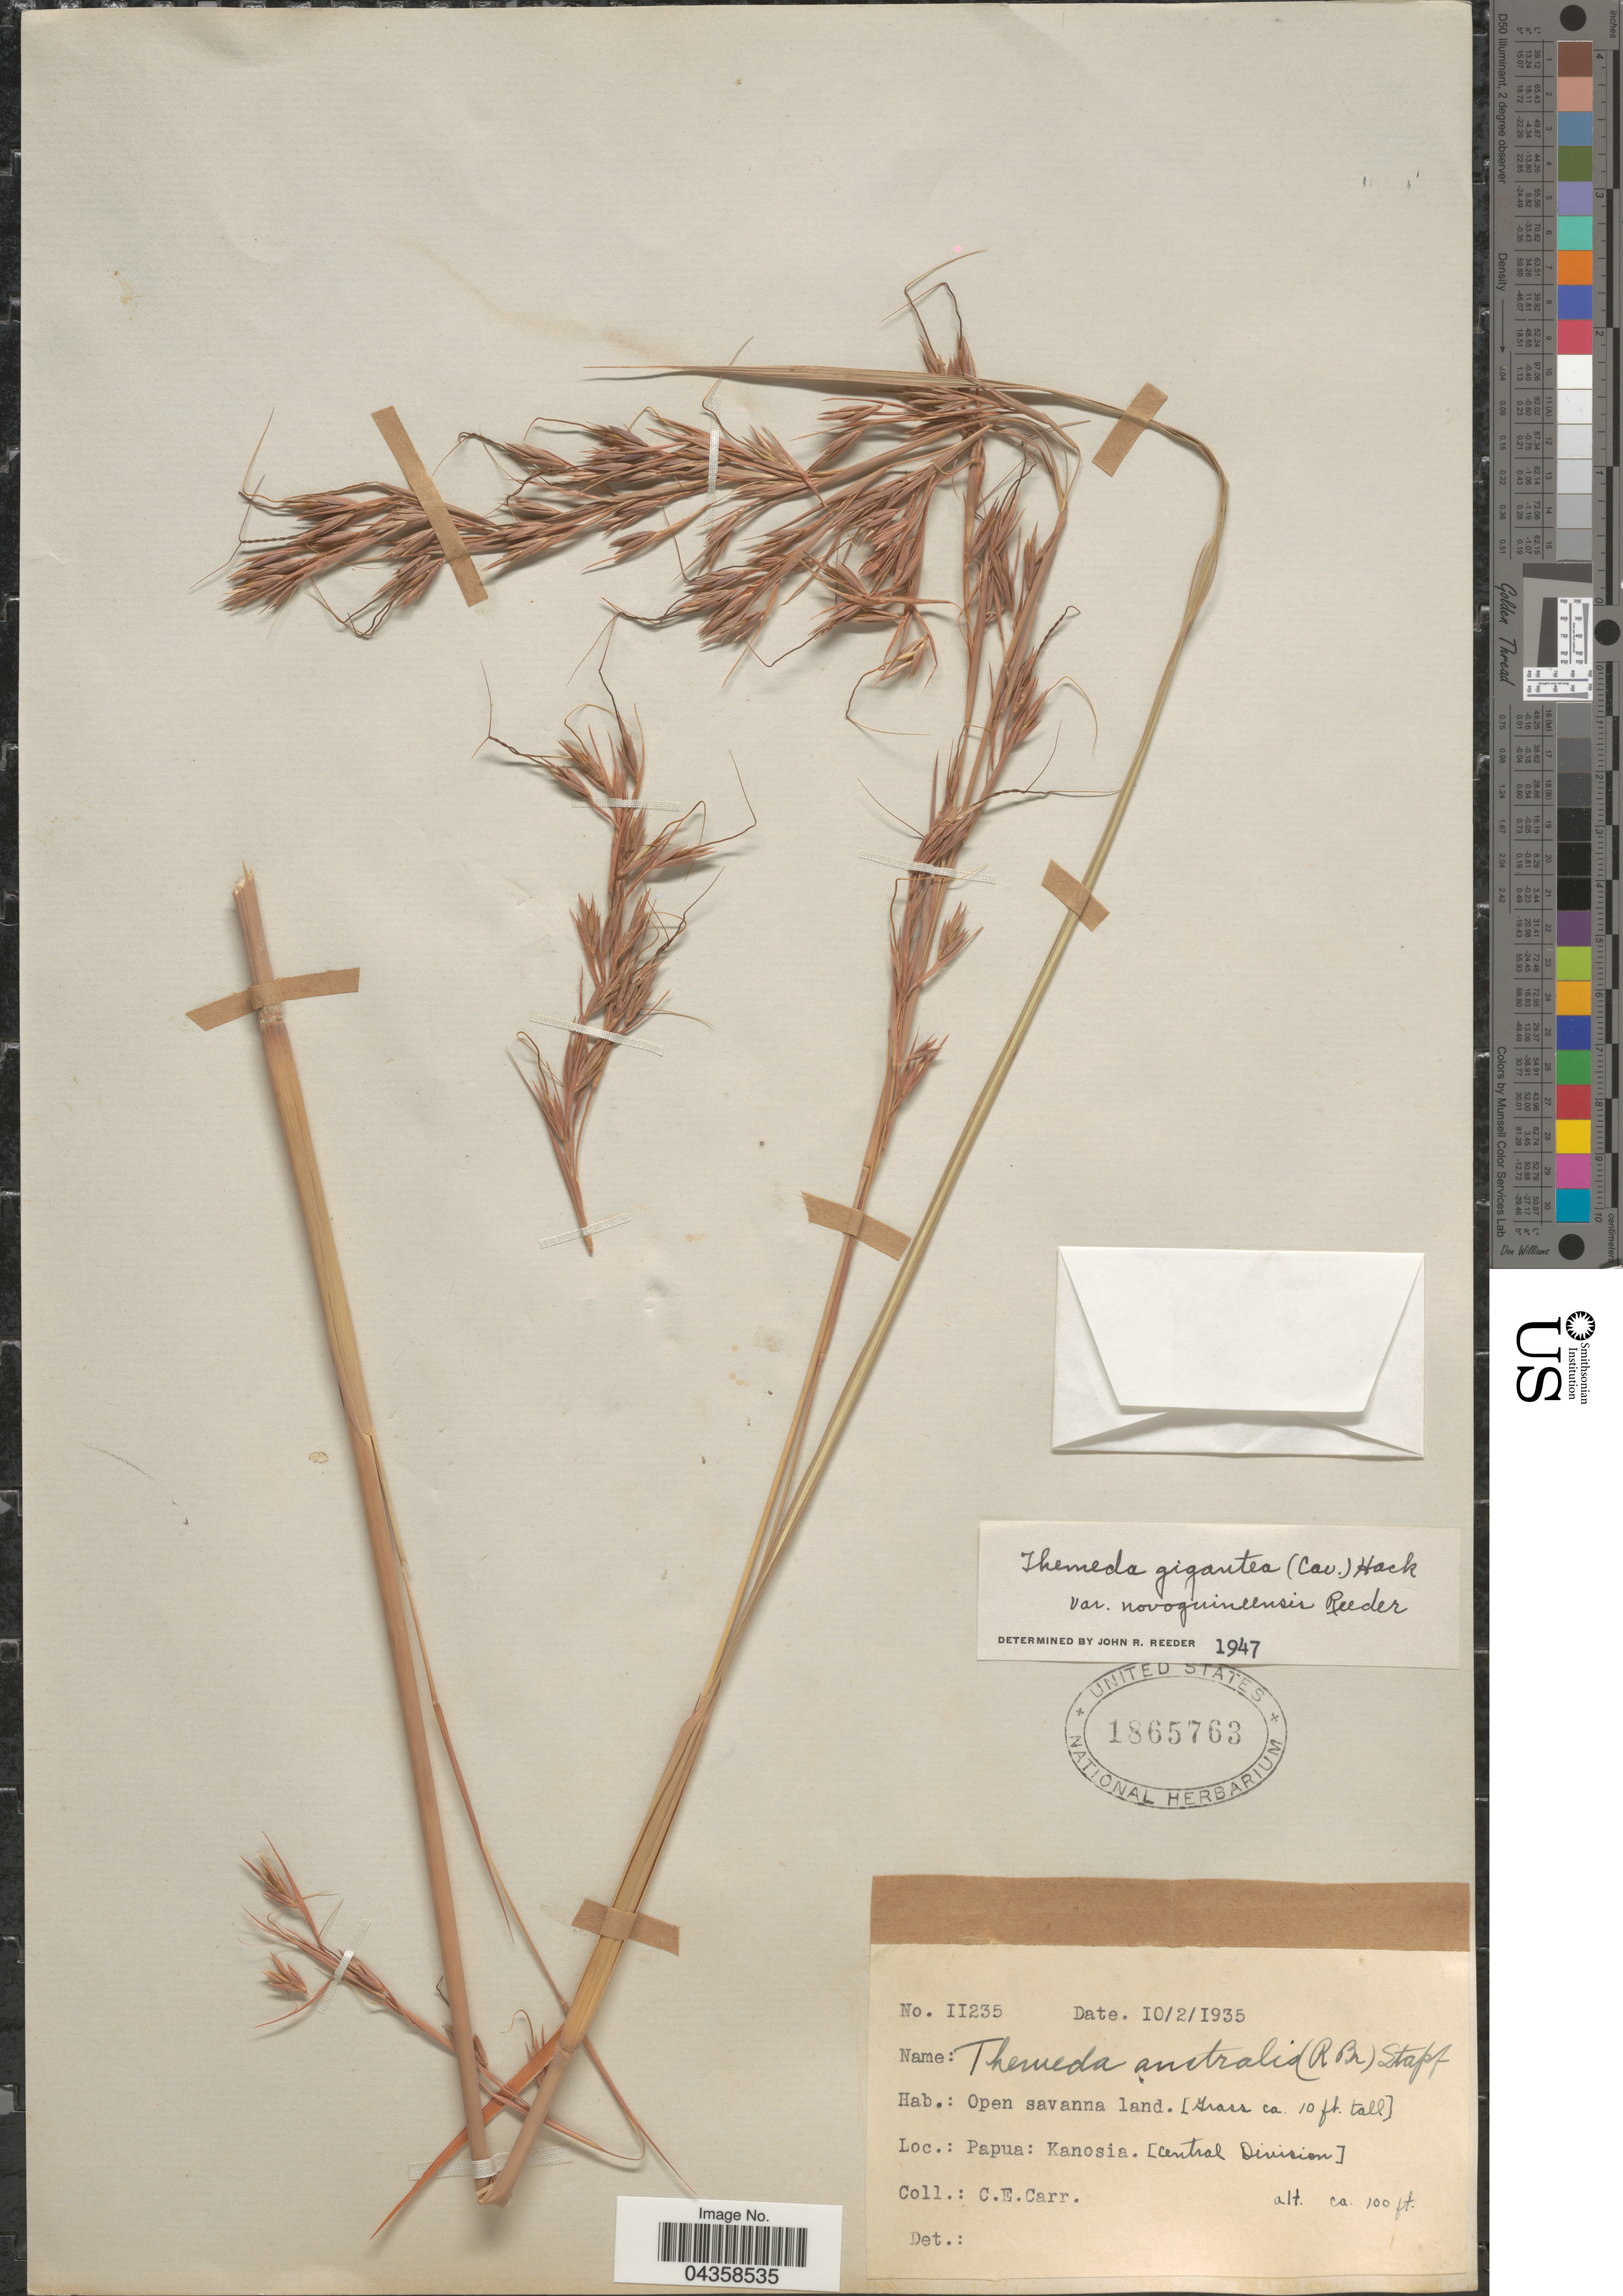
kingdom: Plantae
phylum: Tracheophyta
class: Liliopsida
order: Poales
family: Poaceae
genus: Themeda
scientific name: Themeda gigantea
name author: Hack.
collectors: C. Carr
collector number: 11235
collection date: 1935-02-10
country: Papua New Guinea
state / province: Central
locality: Open savanna land. Papua: Kanosia. [Central Division].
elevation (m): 30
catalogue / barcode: US 1865763